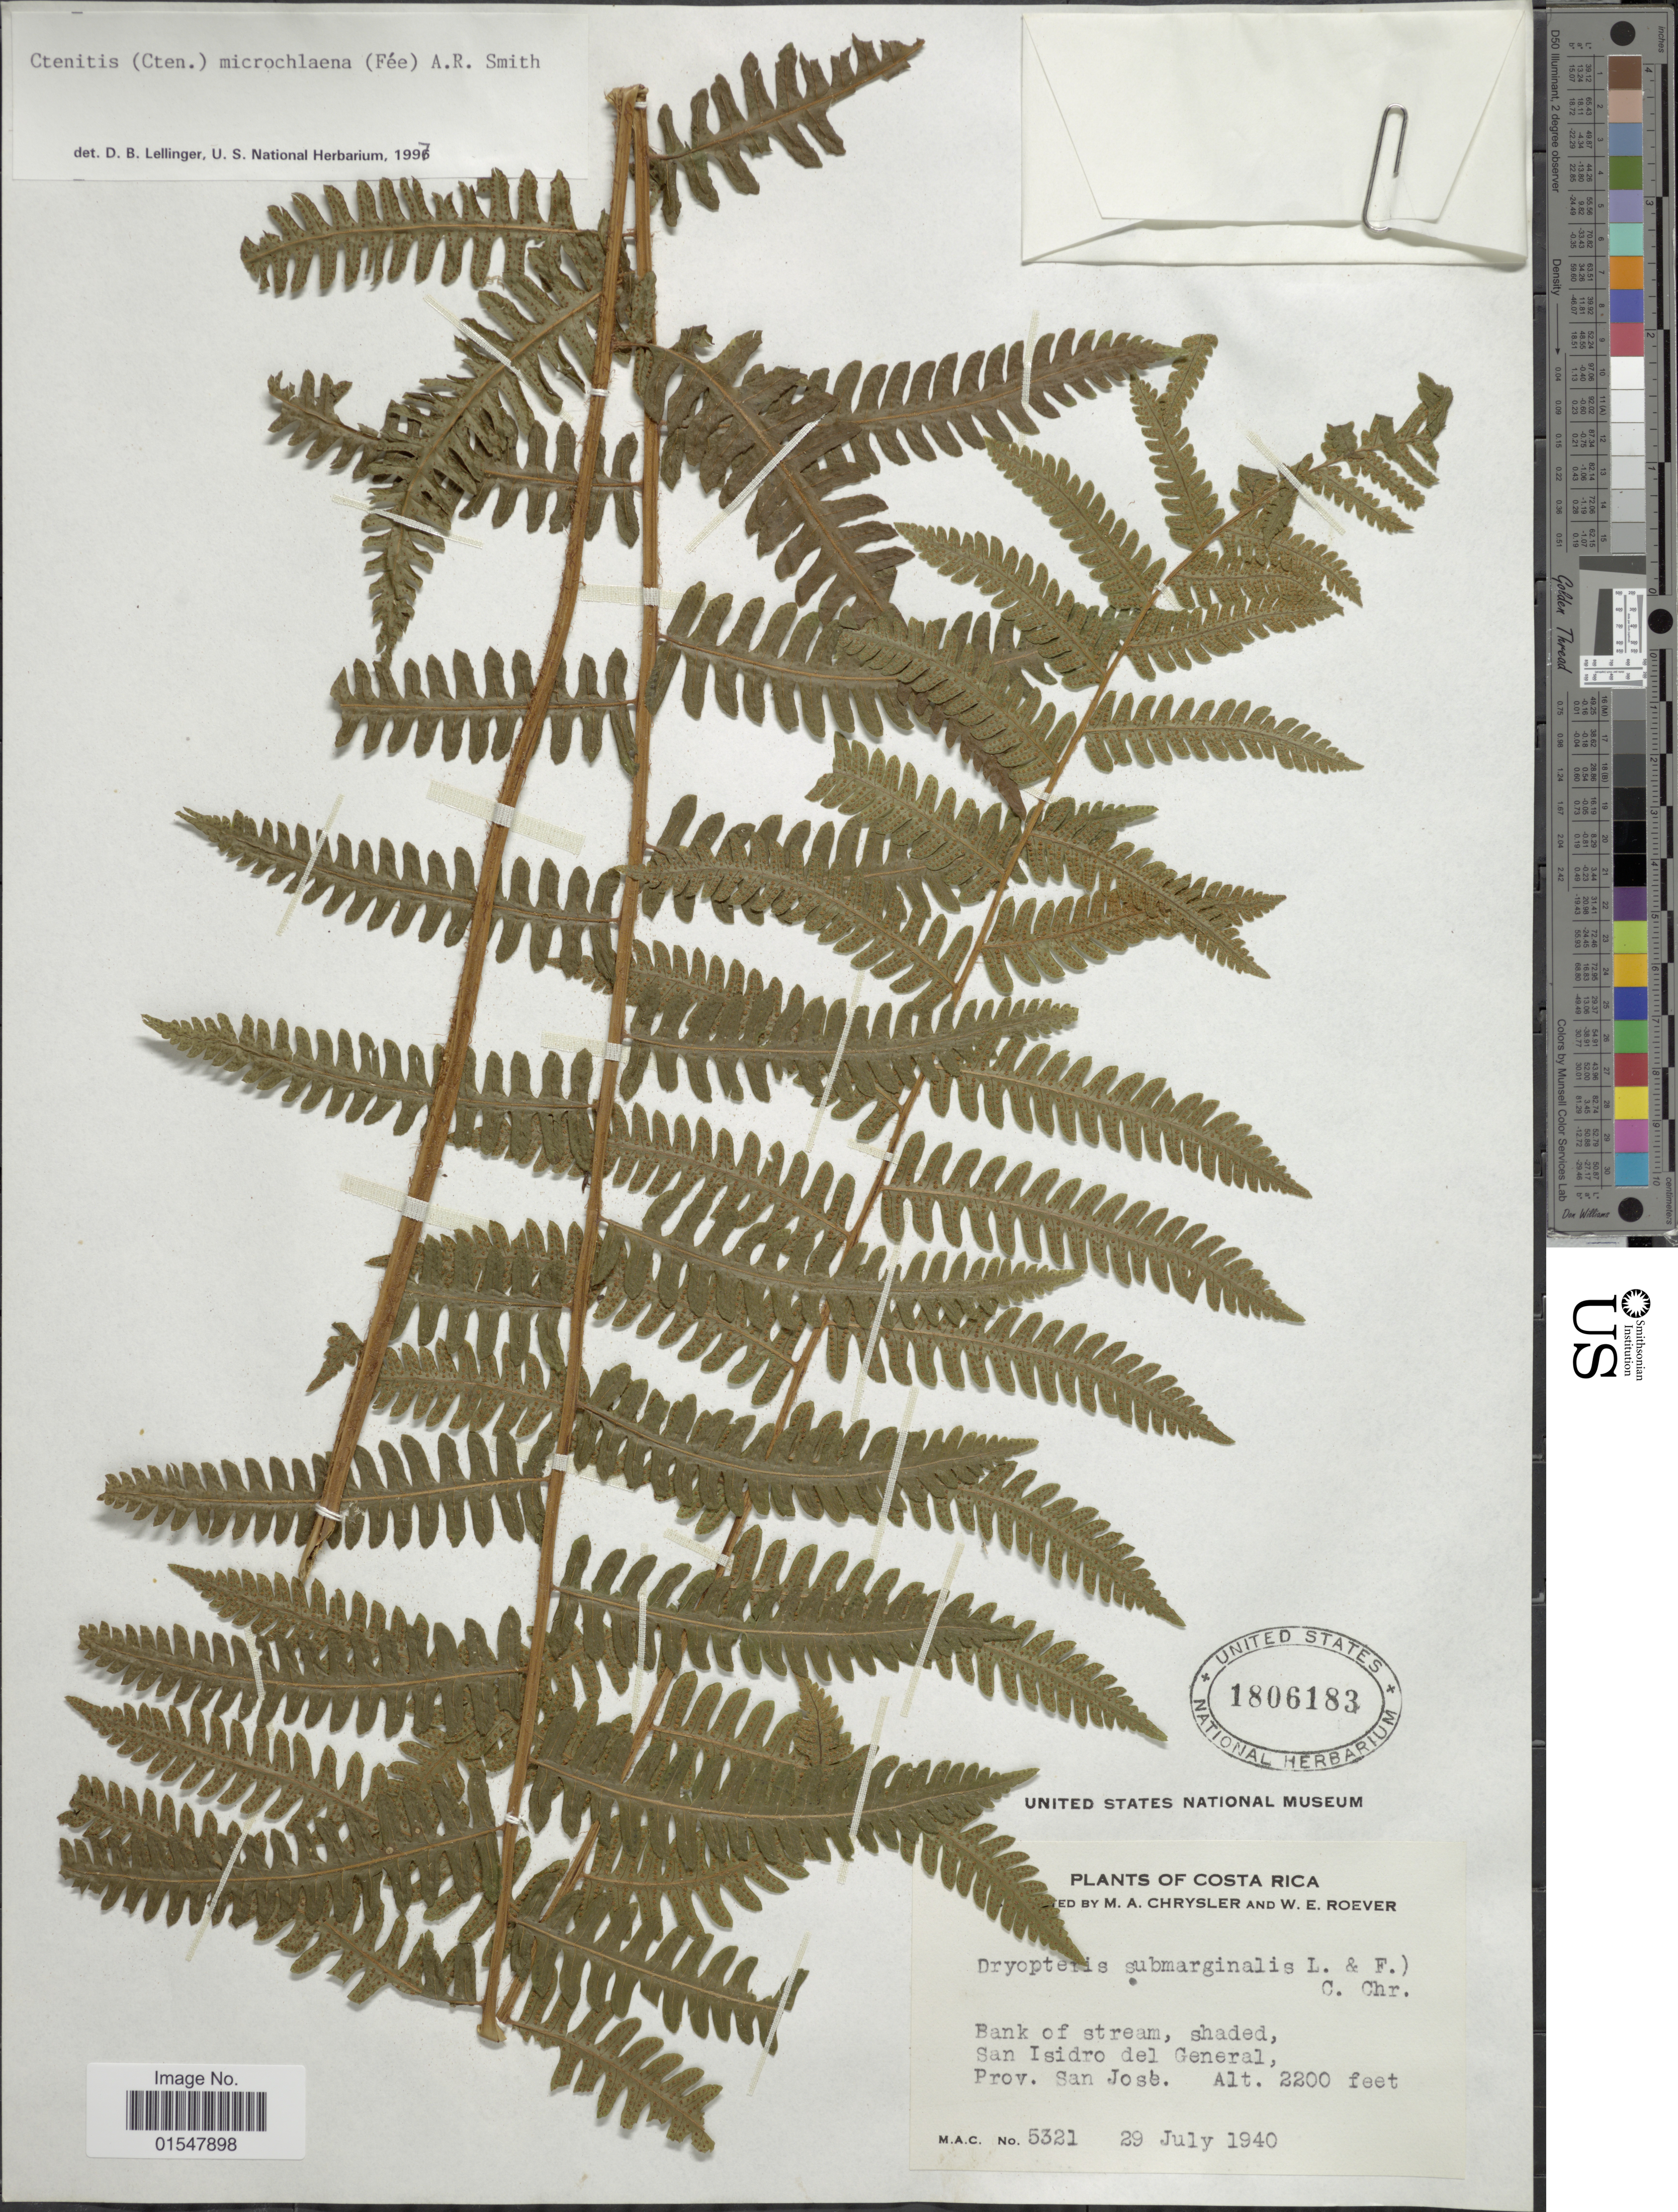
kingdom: Plantae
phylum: Tracheophyta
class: Polypodiopsida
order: Polypodiales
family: Dryopteridaceae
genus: Ctenitis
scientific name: Ctenitis microchlaena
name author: (Fée) Stolze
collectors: M. A. Chrysler & W. Roever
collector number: MAC 5321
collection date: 1940-07-29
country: Costa Rica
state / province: San José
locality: Costa Rica, San Isidro del General, Prov. San José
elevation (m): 671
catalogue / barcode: US 1806183